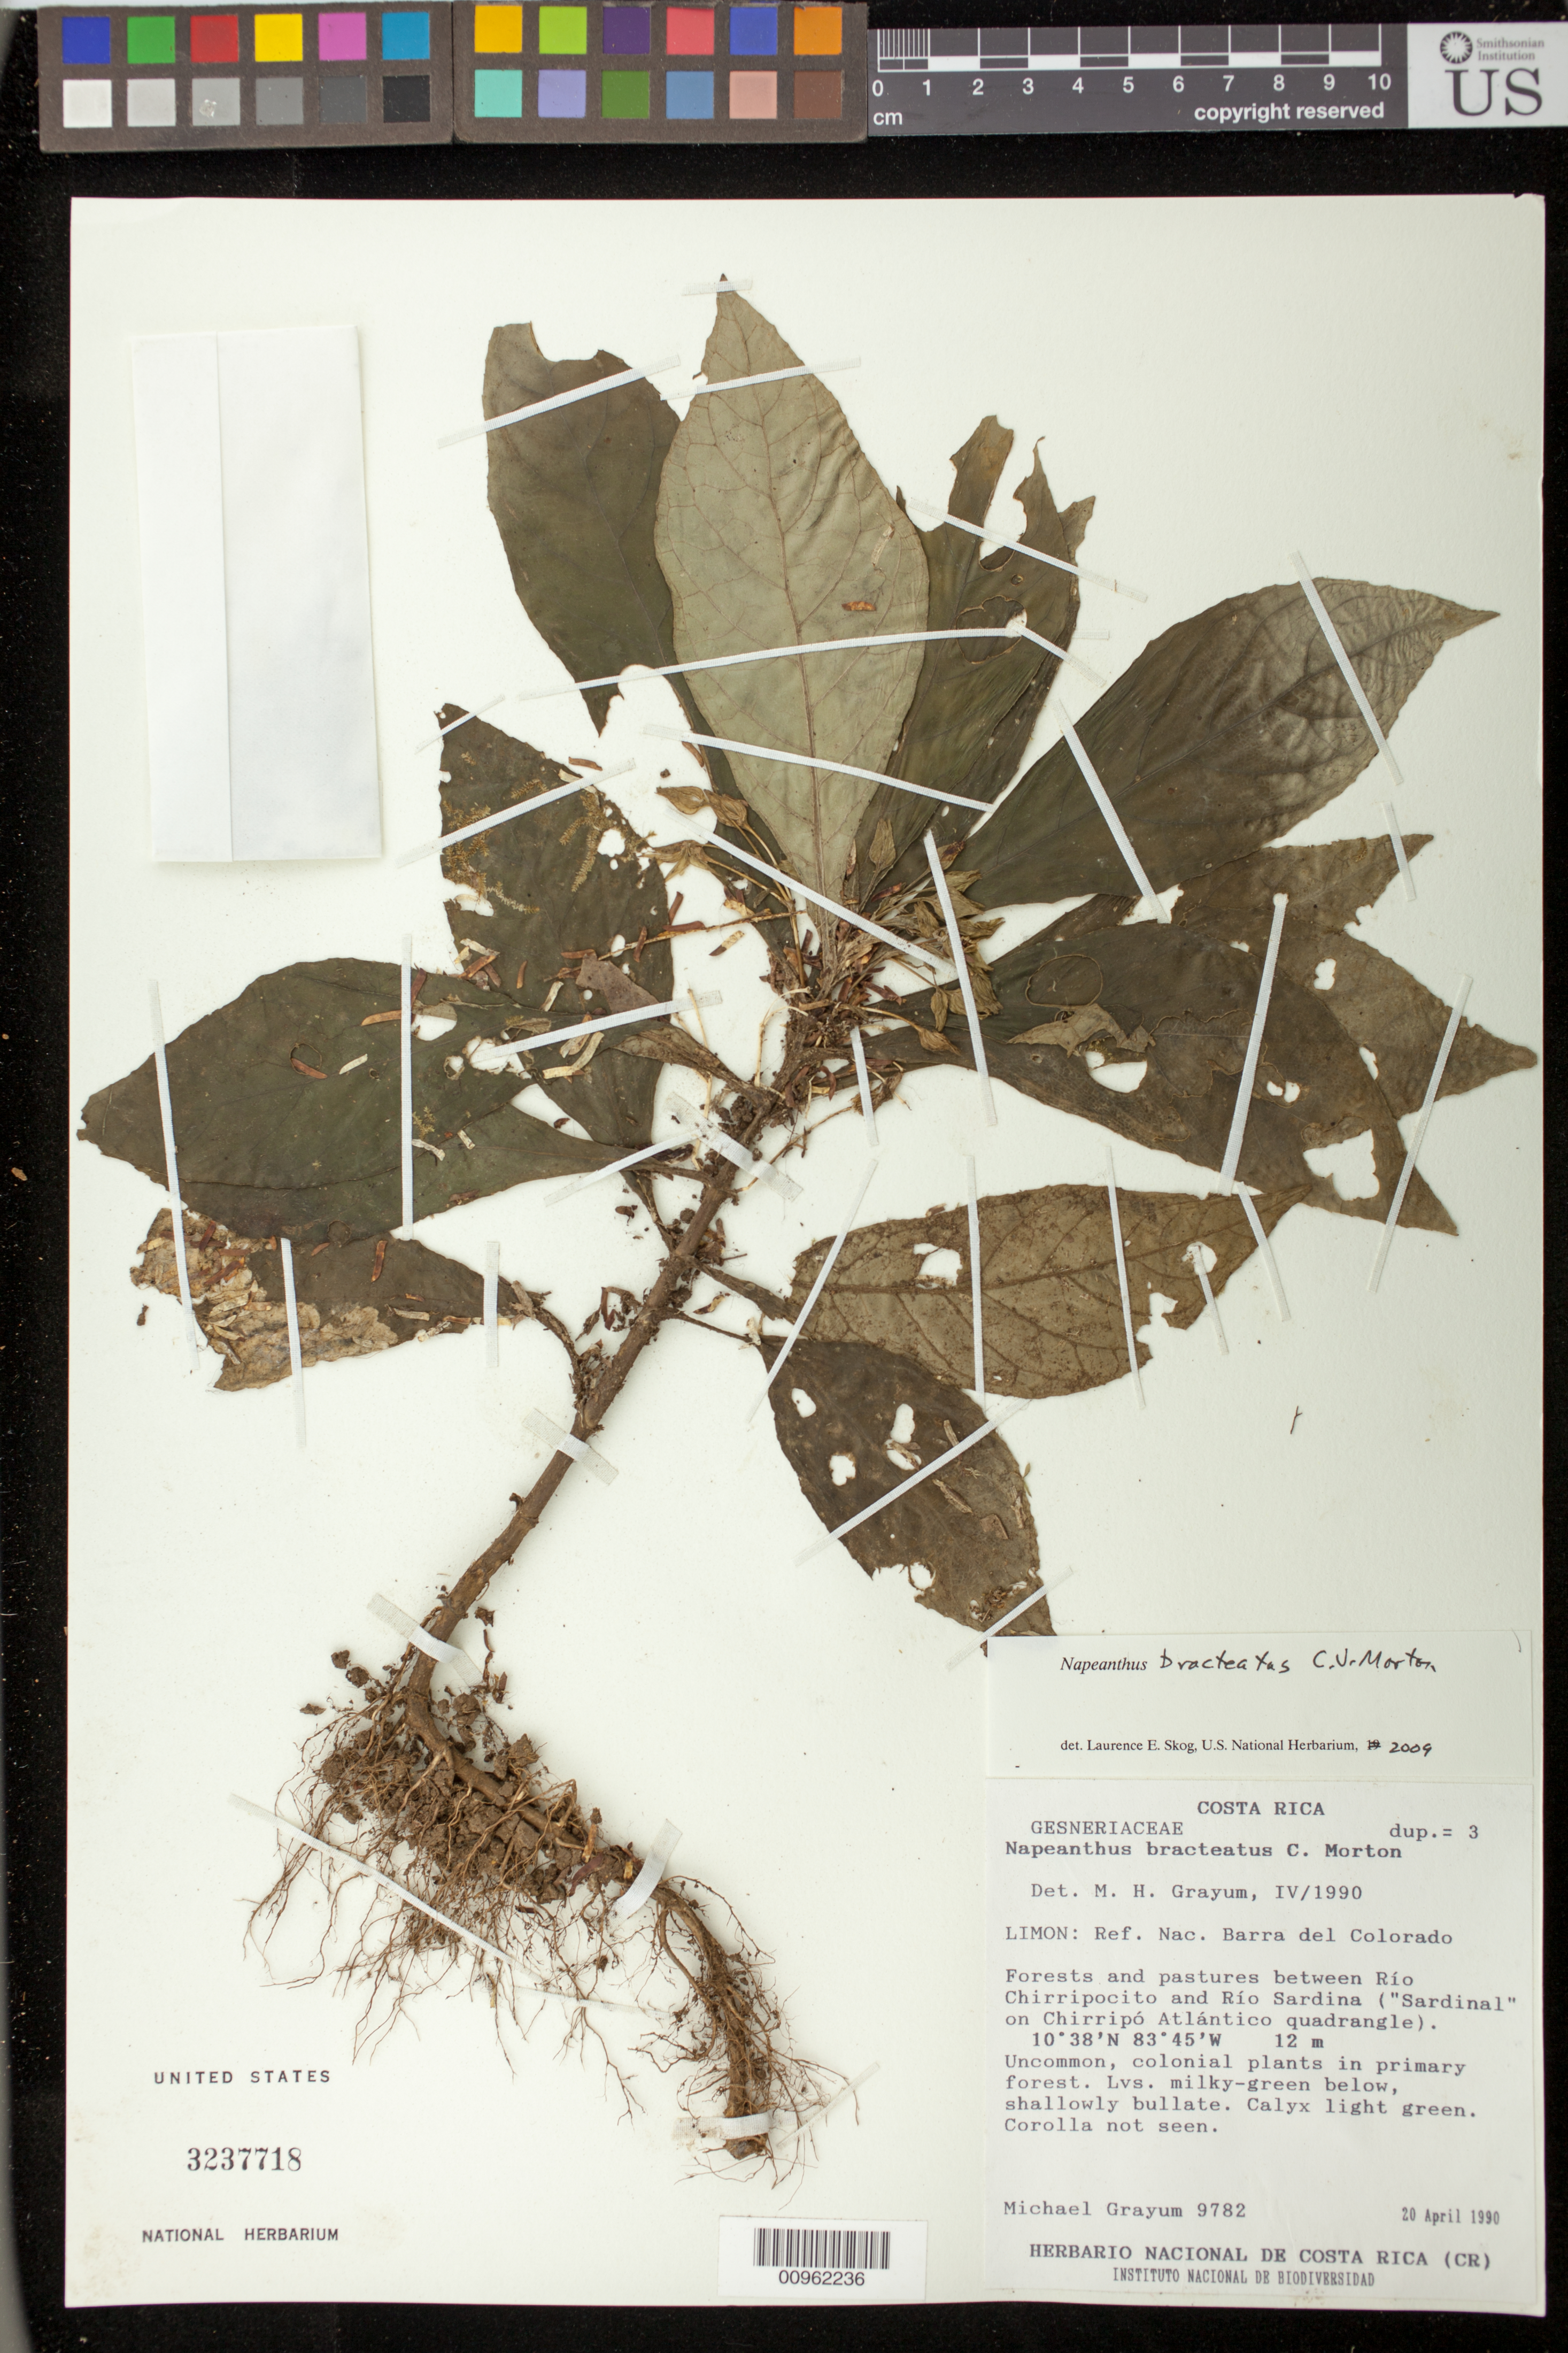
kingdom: Plantae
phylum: Tracheophyta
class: Magnoliopsida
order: Lamiales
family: Gesneriaceae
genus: Napeanthus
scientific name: Napeanthus bracteatus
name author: C.V. Morton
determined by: Skog, Laurence E.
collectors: M. H. Grayum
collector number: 9782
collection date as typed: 20 Apr 1990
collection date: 1990-04-20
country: Costa Rica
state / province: Limón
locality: Limón: Ref. Nac. Barra del Colorado, forests and pastures between Río Chirripocito and Río Sardina ("Sardinal" on Chirripó Atlántico quadrangle).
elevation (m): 12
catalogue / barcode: US 3237718